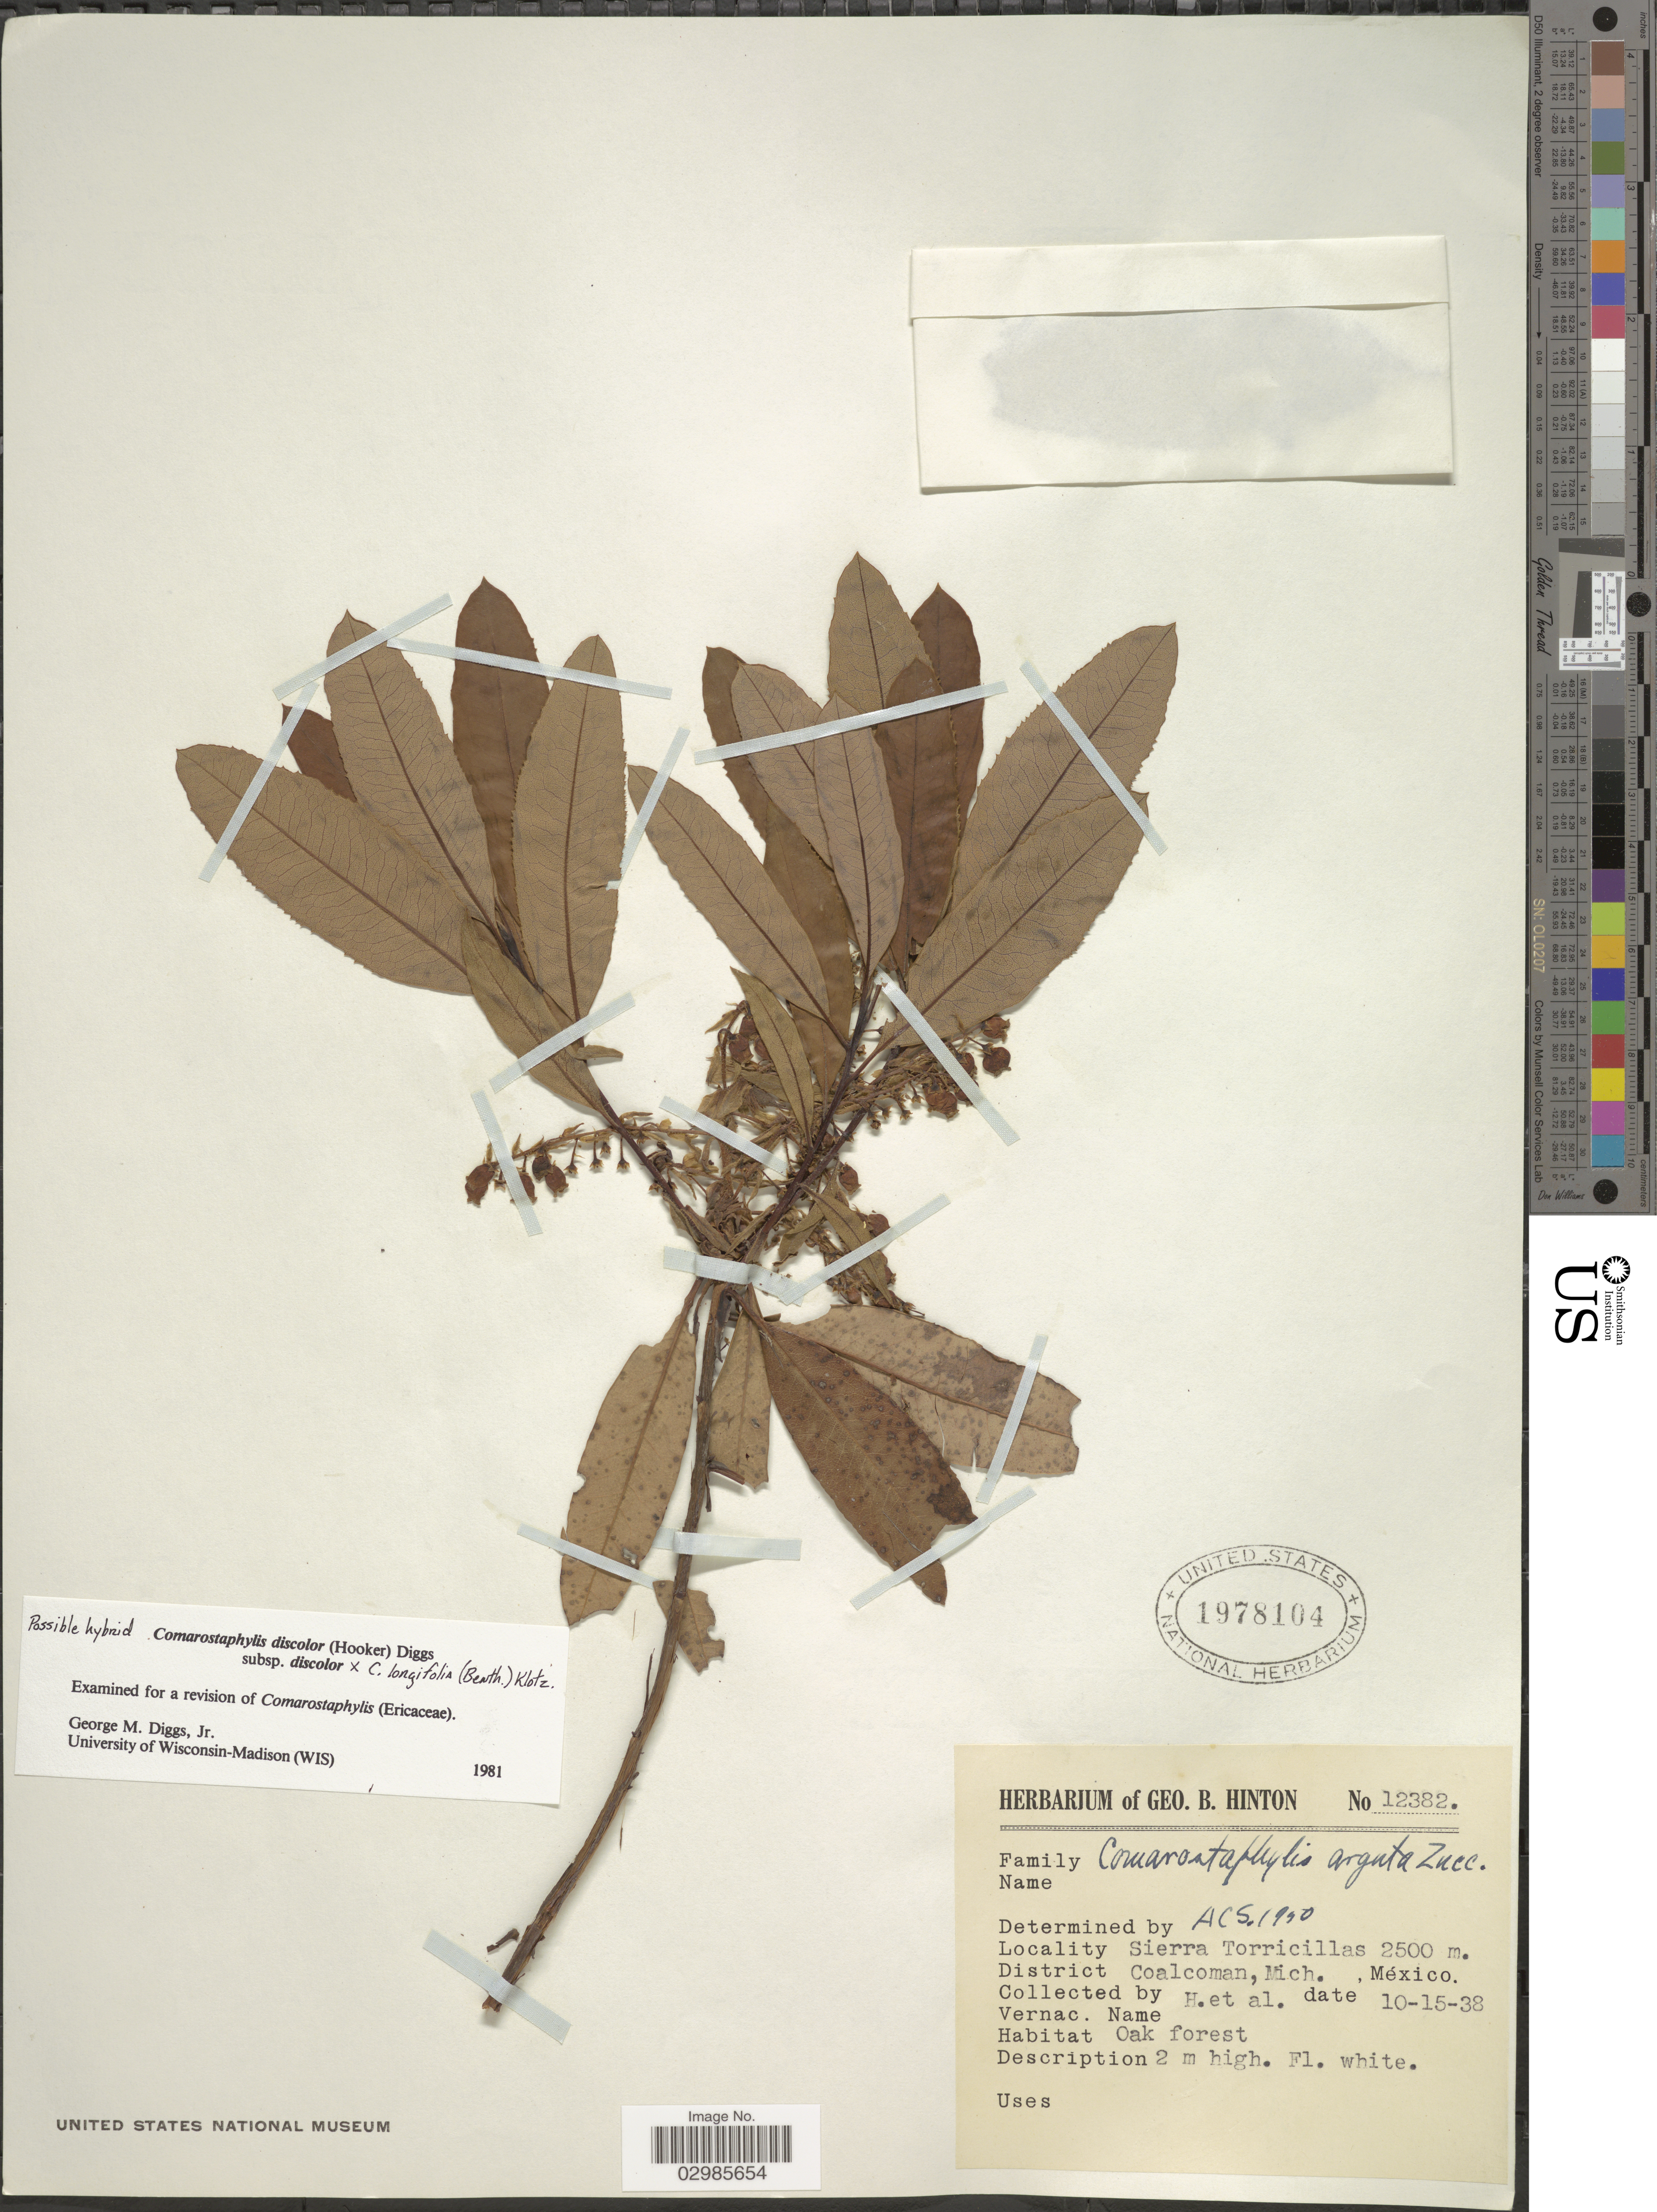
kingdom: Plantae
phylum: Tracheophyta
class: Magnoliopsida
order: Ericales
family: Ericaceae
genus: Comarostaphylis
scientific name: Comarostaphylis discolor subsp. discolor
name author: (Hook.) Diggs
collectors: G. B. Hinton & et al.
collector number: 12382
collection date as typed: Transcribed d/m/y: 15/10/38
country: Mexico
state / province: Michoacán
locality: Sierra Torricillas, District Coalcoman, Mich., México.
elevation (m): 2500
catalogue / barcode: US 1978104